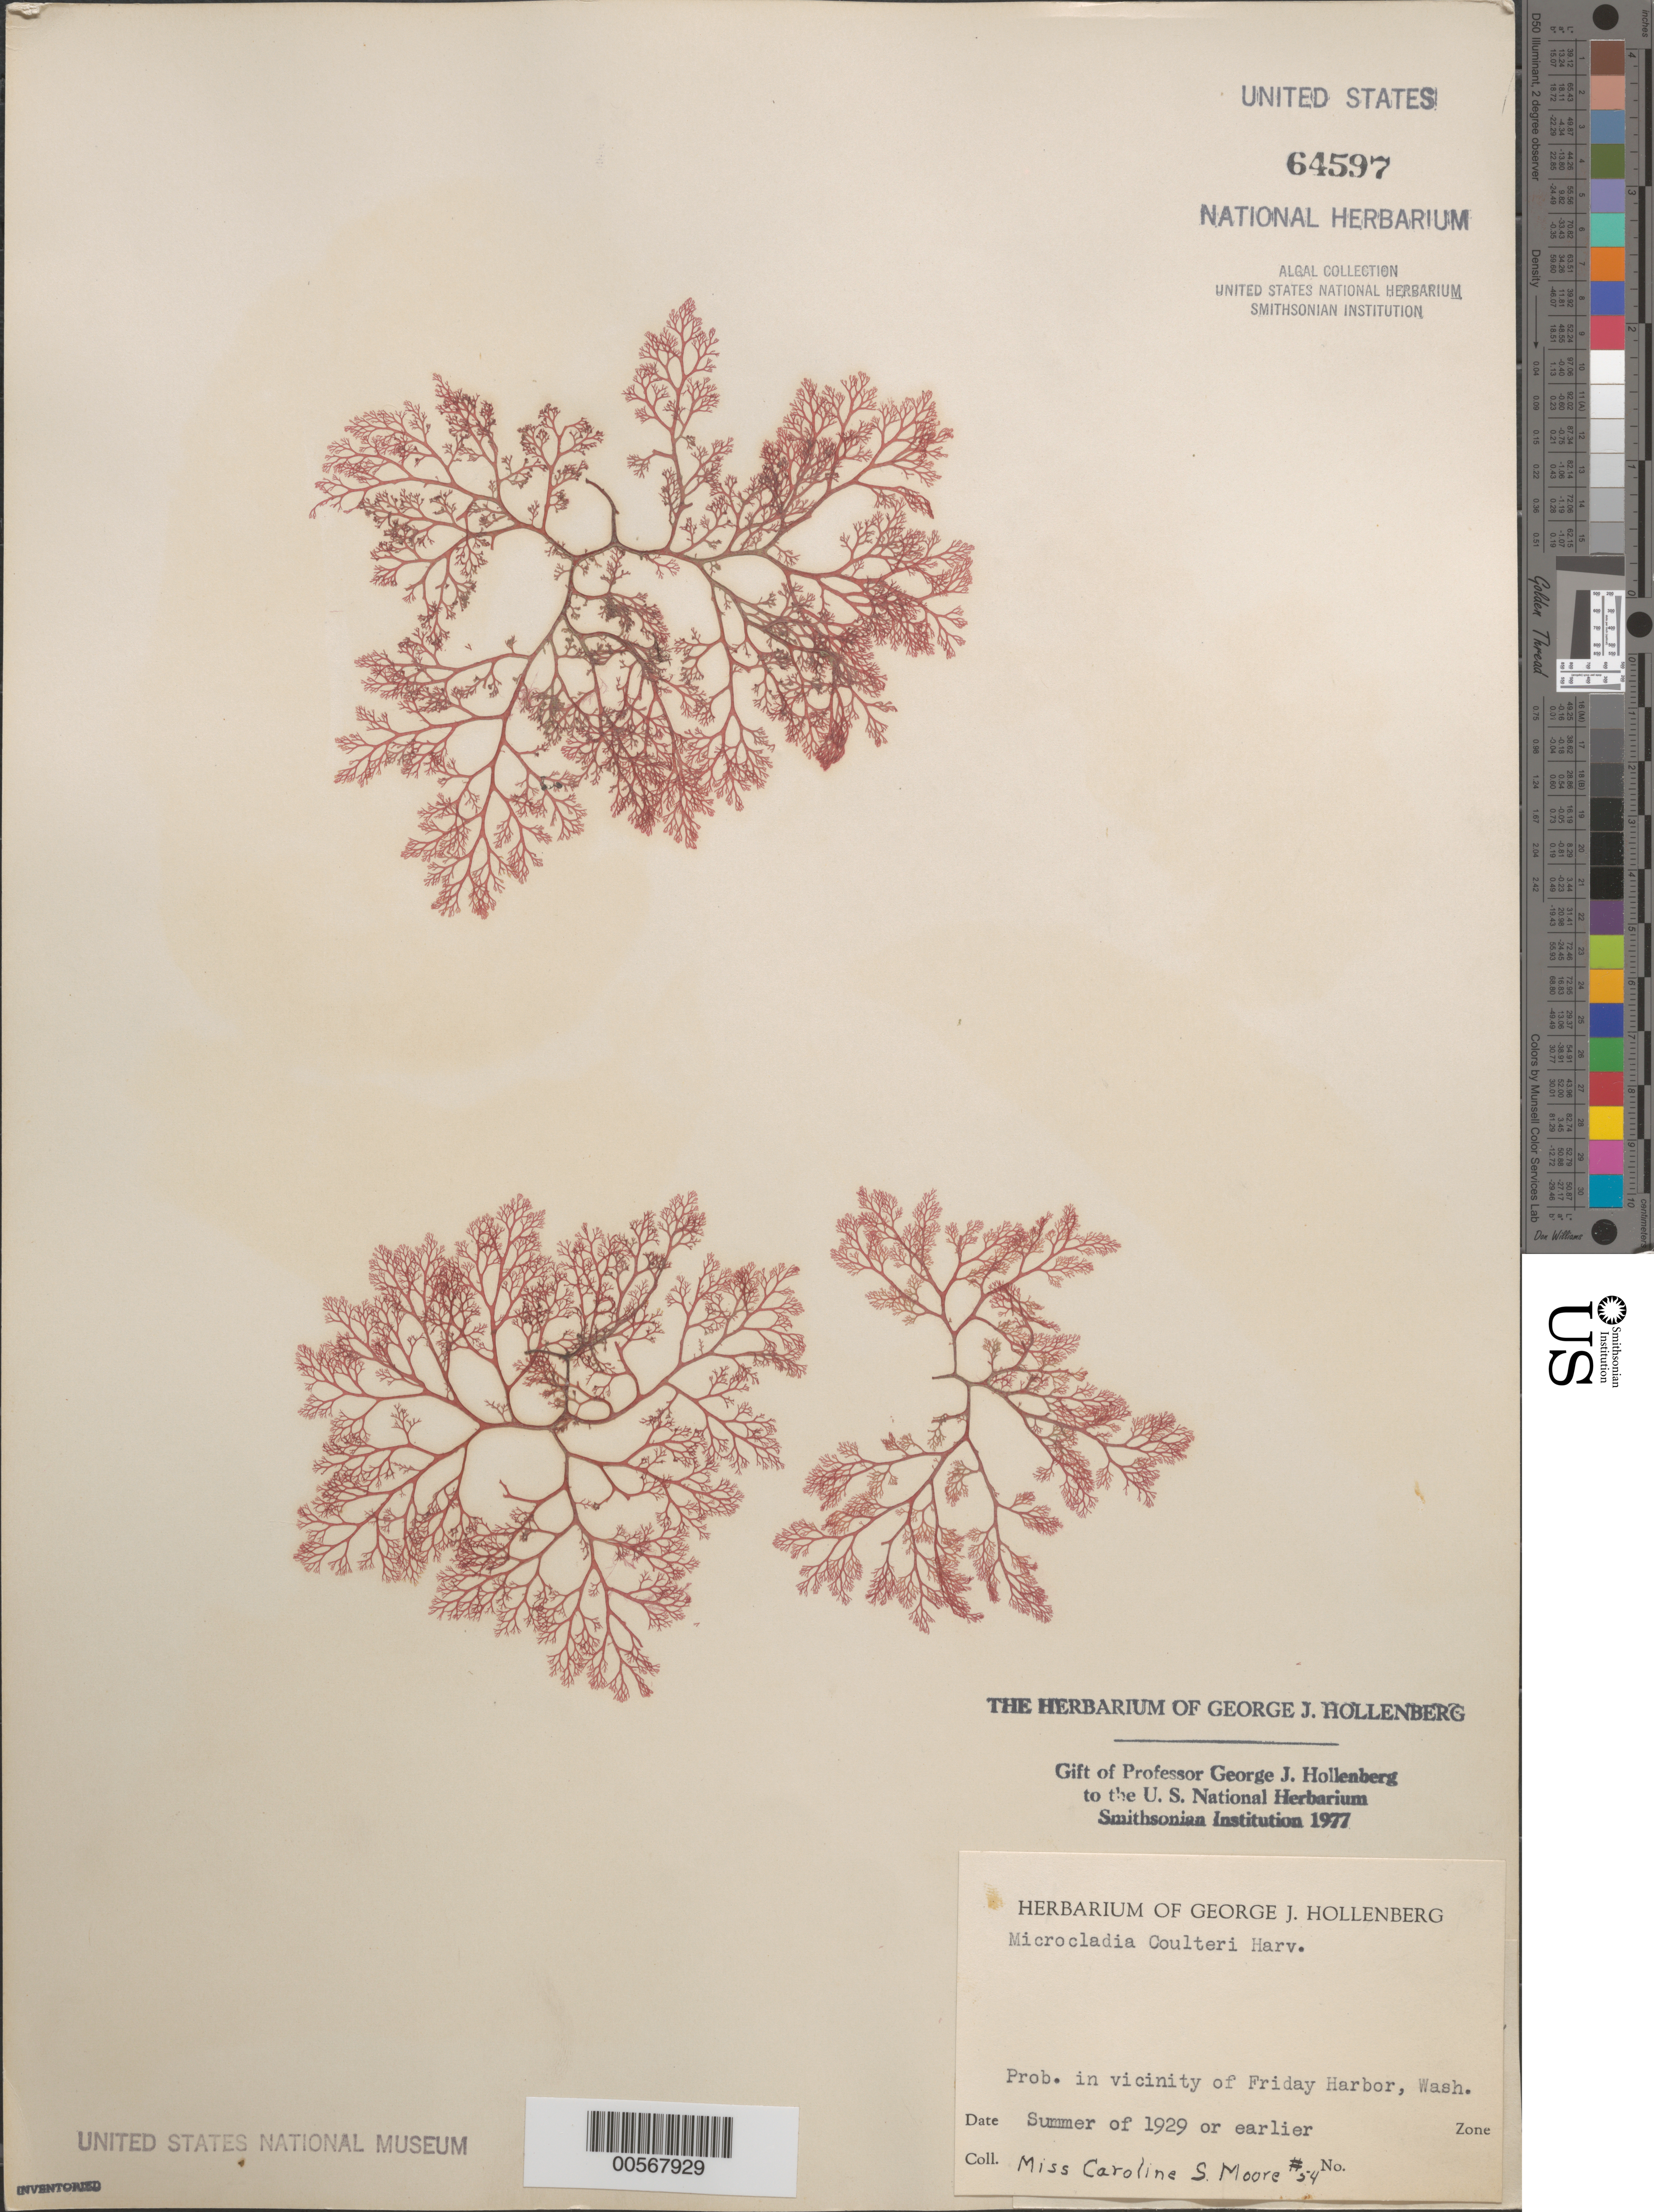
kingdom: Plantae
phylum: Rhodophyta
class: Florideophyceae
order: Ceramiales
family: Ceramiaceae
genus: Microcladia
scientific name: Microcladia coulteri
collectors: C. Moore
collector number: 54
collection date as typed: Sum 1929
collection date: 1929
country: United States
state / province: Washington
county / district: San Juan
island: San Juan Island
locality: Probably Friday Harbor area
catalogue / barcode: US 64597